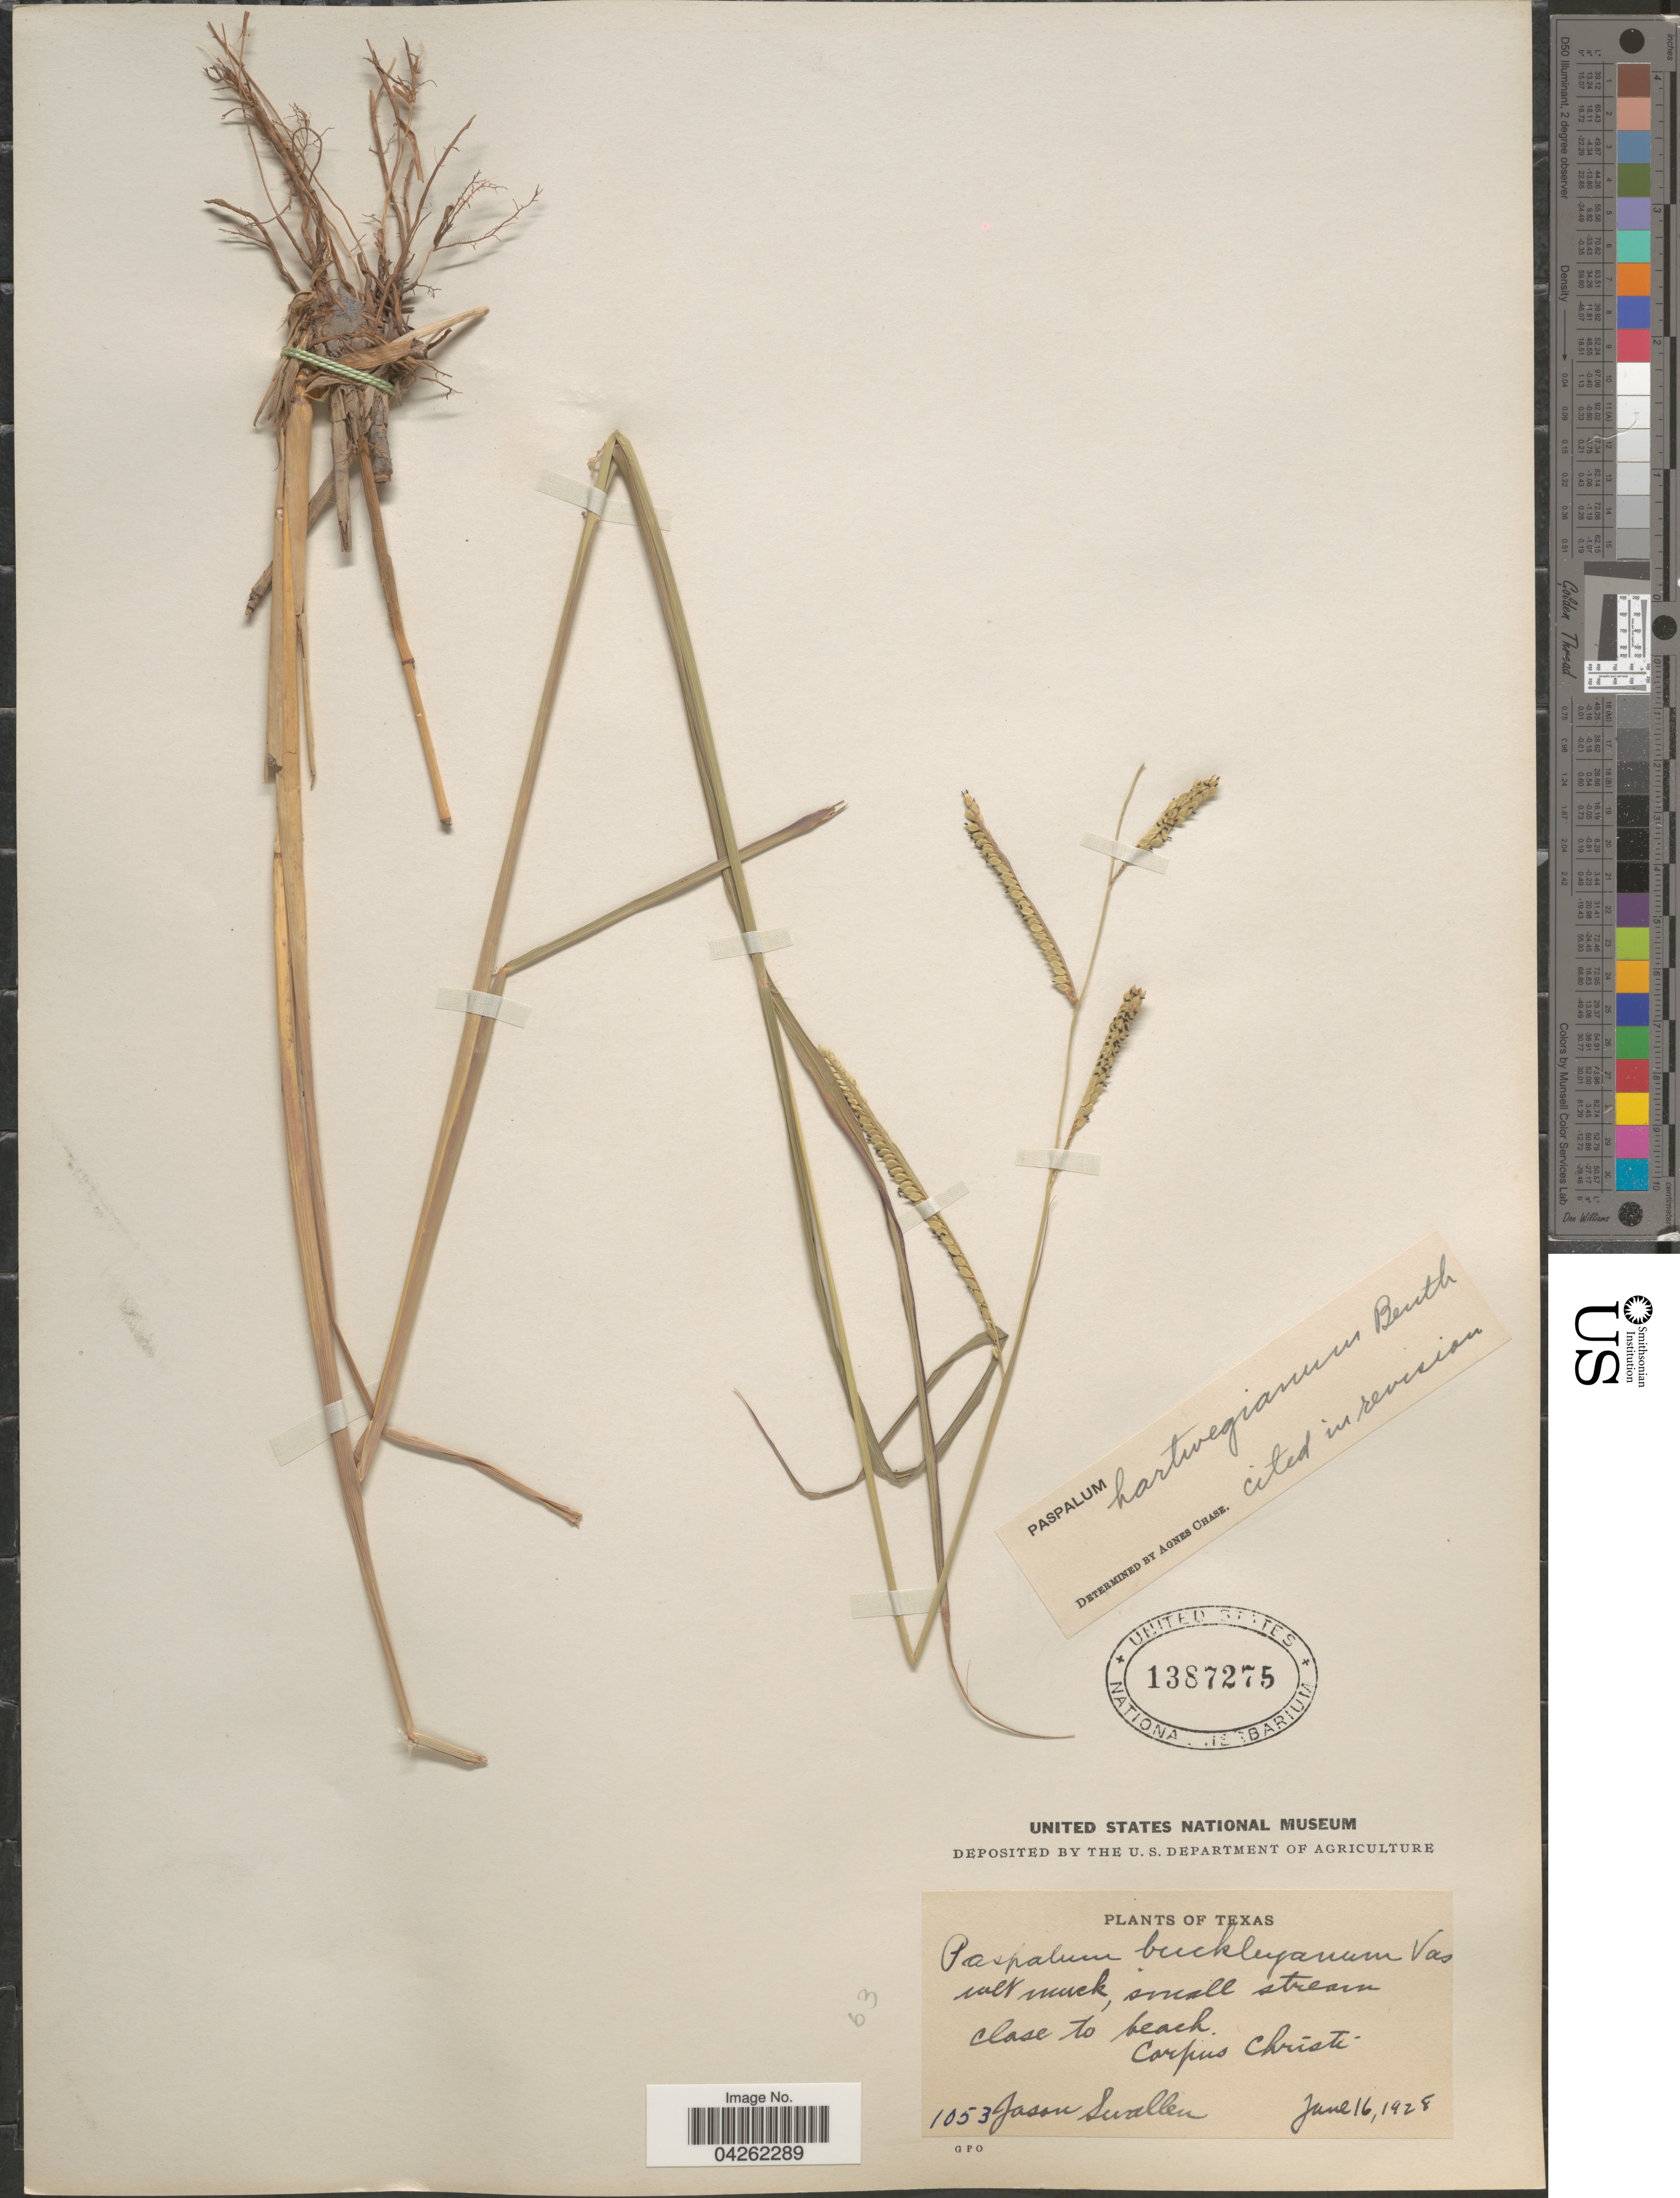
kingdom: Plantae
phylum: Tracheophyta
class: Liliopsida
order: Poales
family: Poaceae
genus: Paspalum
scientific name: Paspalum hartwegianum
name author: E. Fourn.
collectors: J. R. Swallen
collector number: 1053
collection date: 1928-06-16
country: United States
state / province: Texas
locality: Wet much, small stream close to beach Corpus Christi.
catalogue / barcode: US 1387275